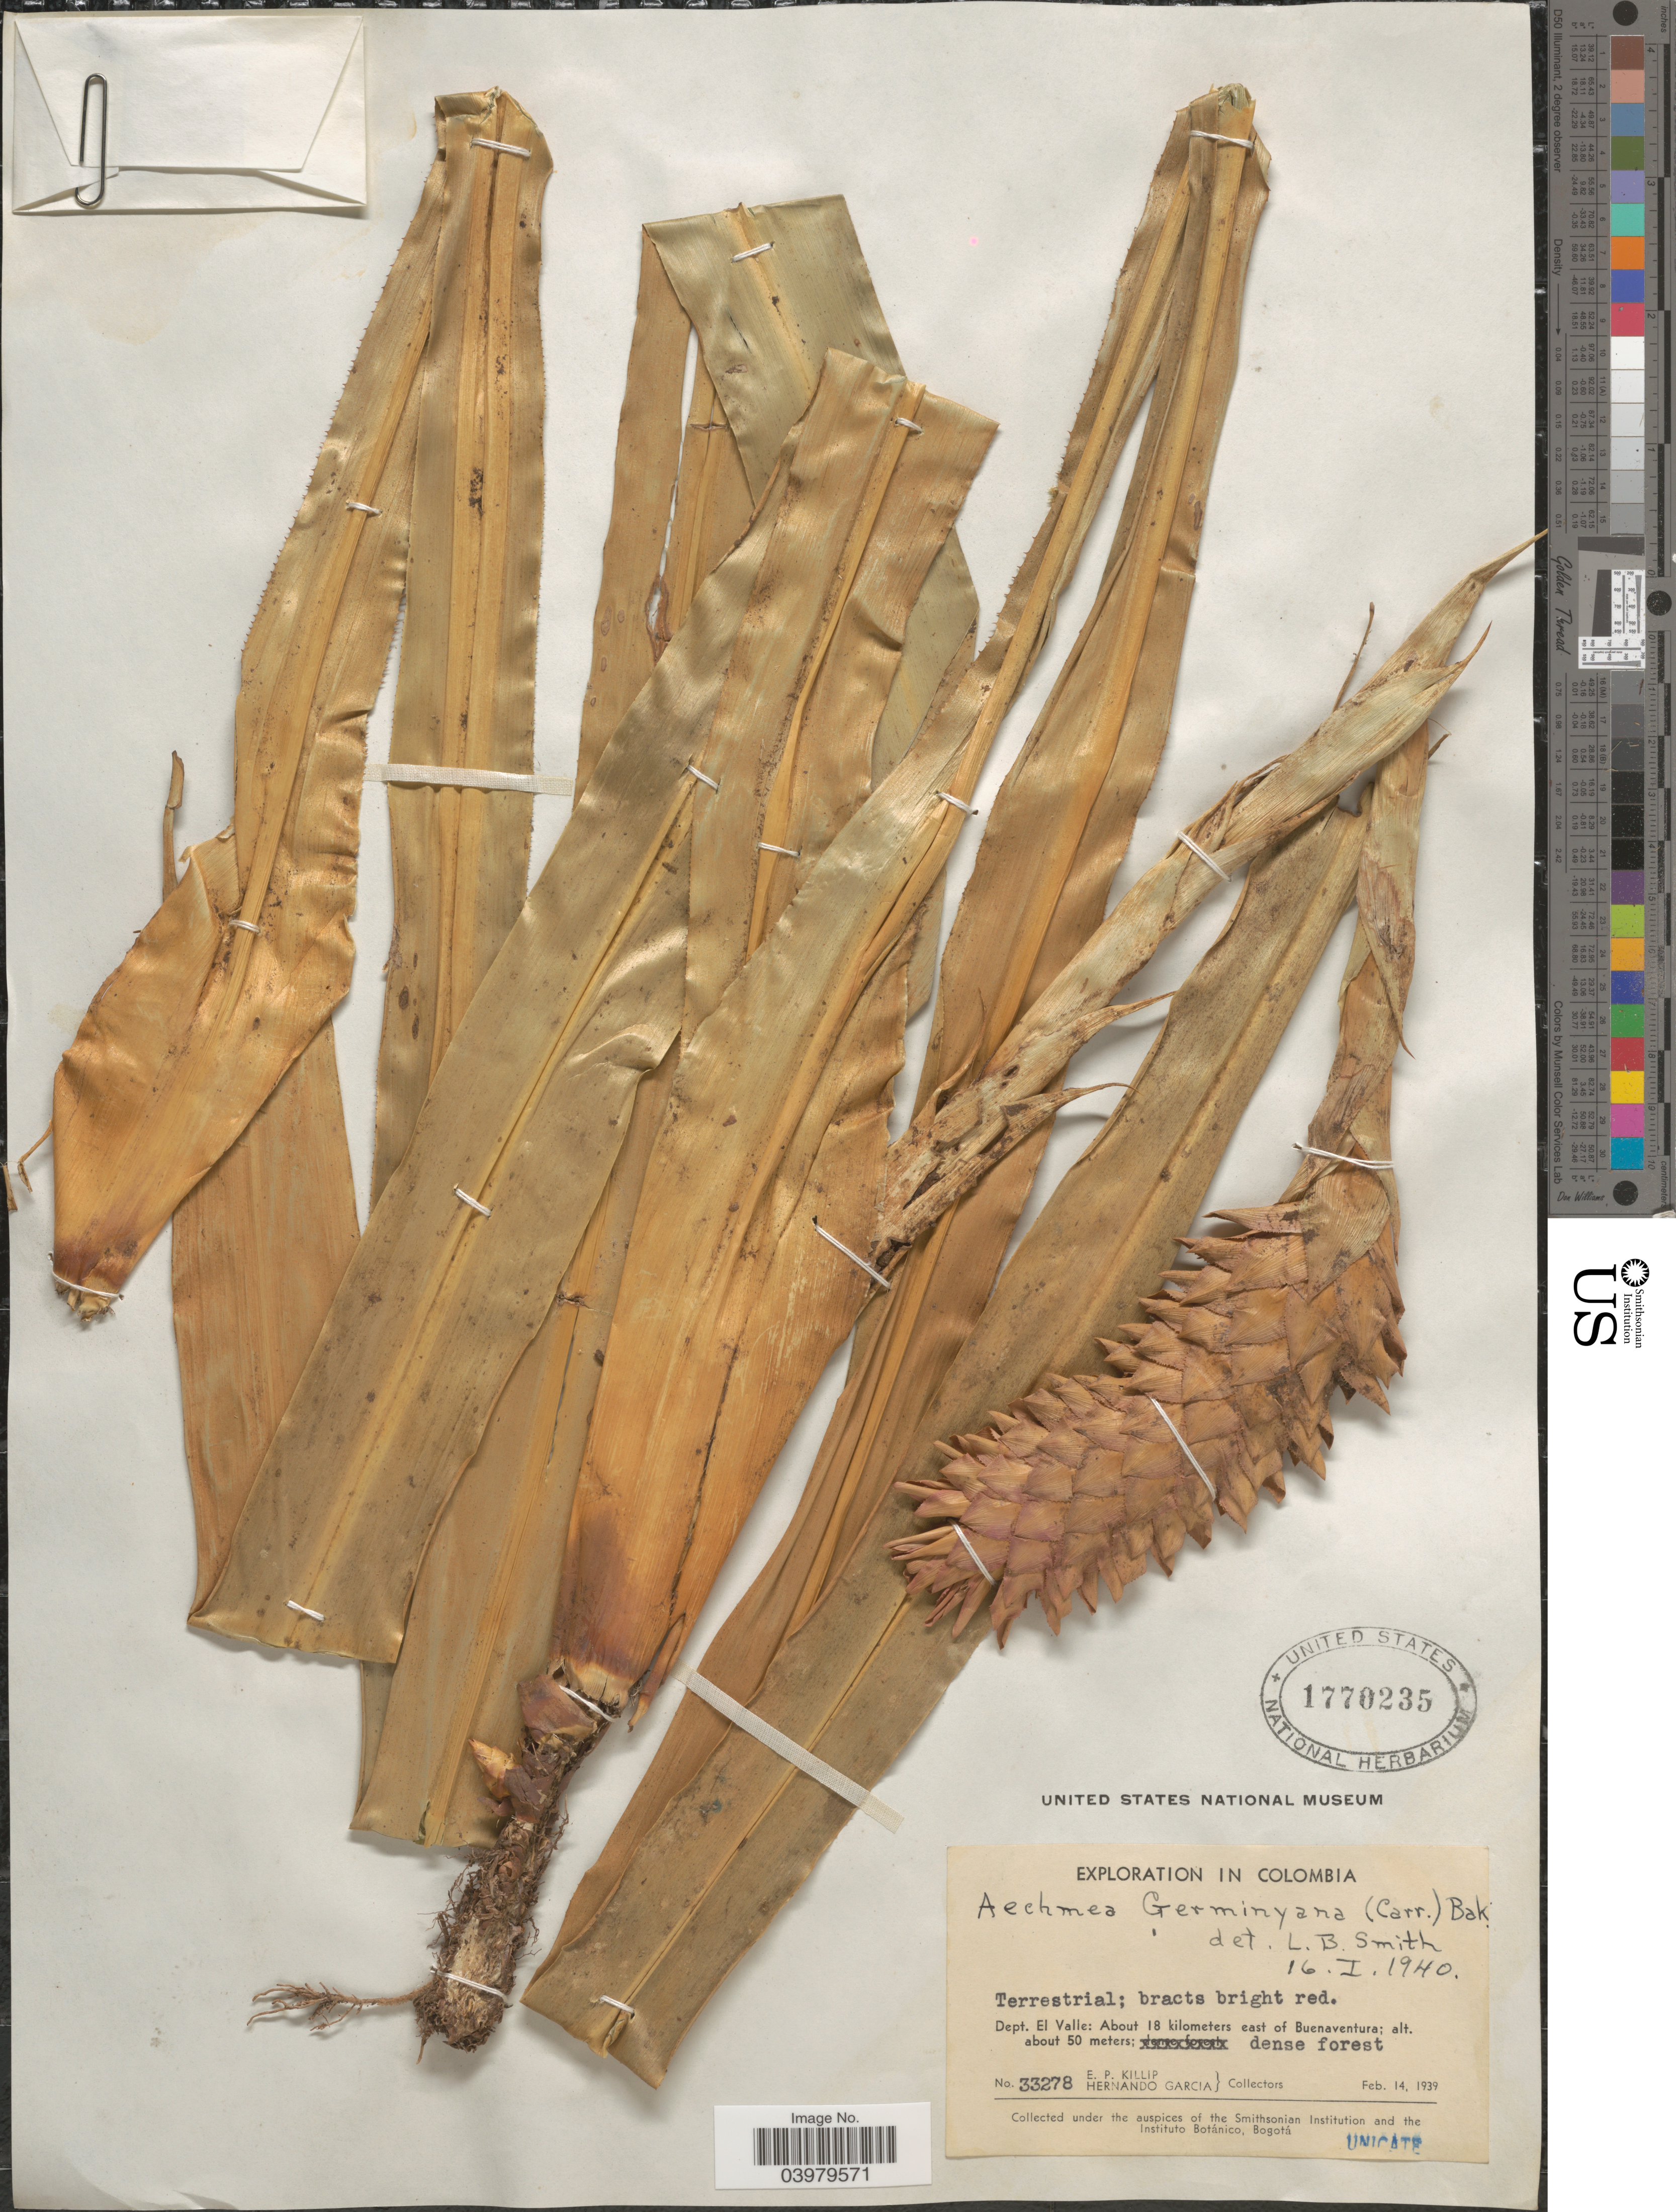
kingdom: Plantae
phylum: Tracheophyta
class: Liliopsida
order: Poales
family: Bromeliaceae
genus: Aechmea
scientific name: Aechmea germinyana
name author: (Carrière) Baker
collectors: E. P. Killip & H. Garcia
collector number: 33278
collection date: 1939-02-14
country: Colombia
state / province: Valle del Cauca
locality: Dept. El Valle: About 18 kilometers east of Buenaventura; dense forest.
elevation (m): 50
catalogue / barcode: US 1770235